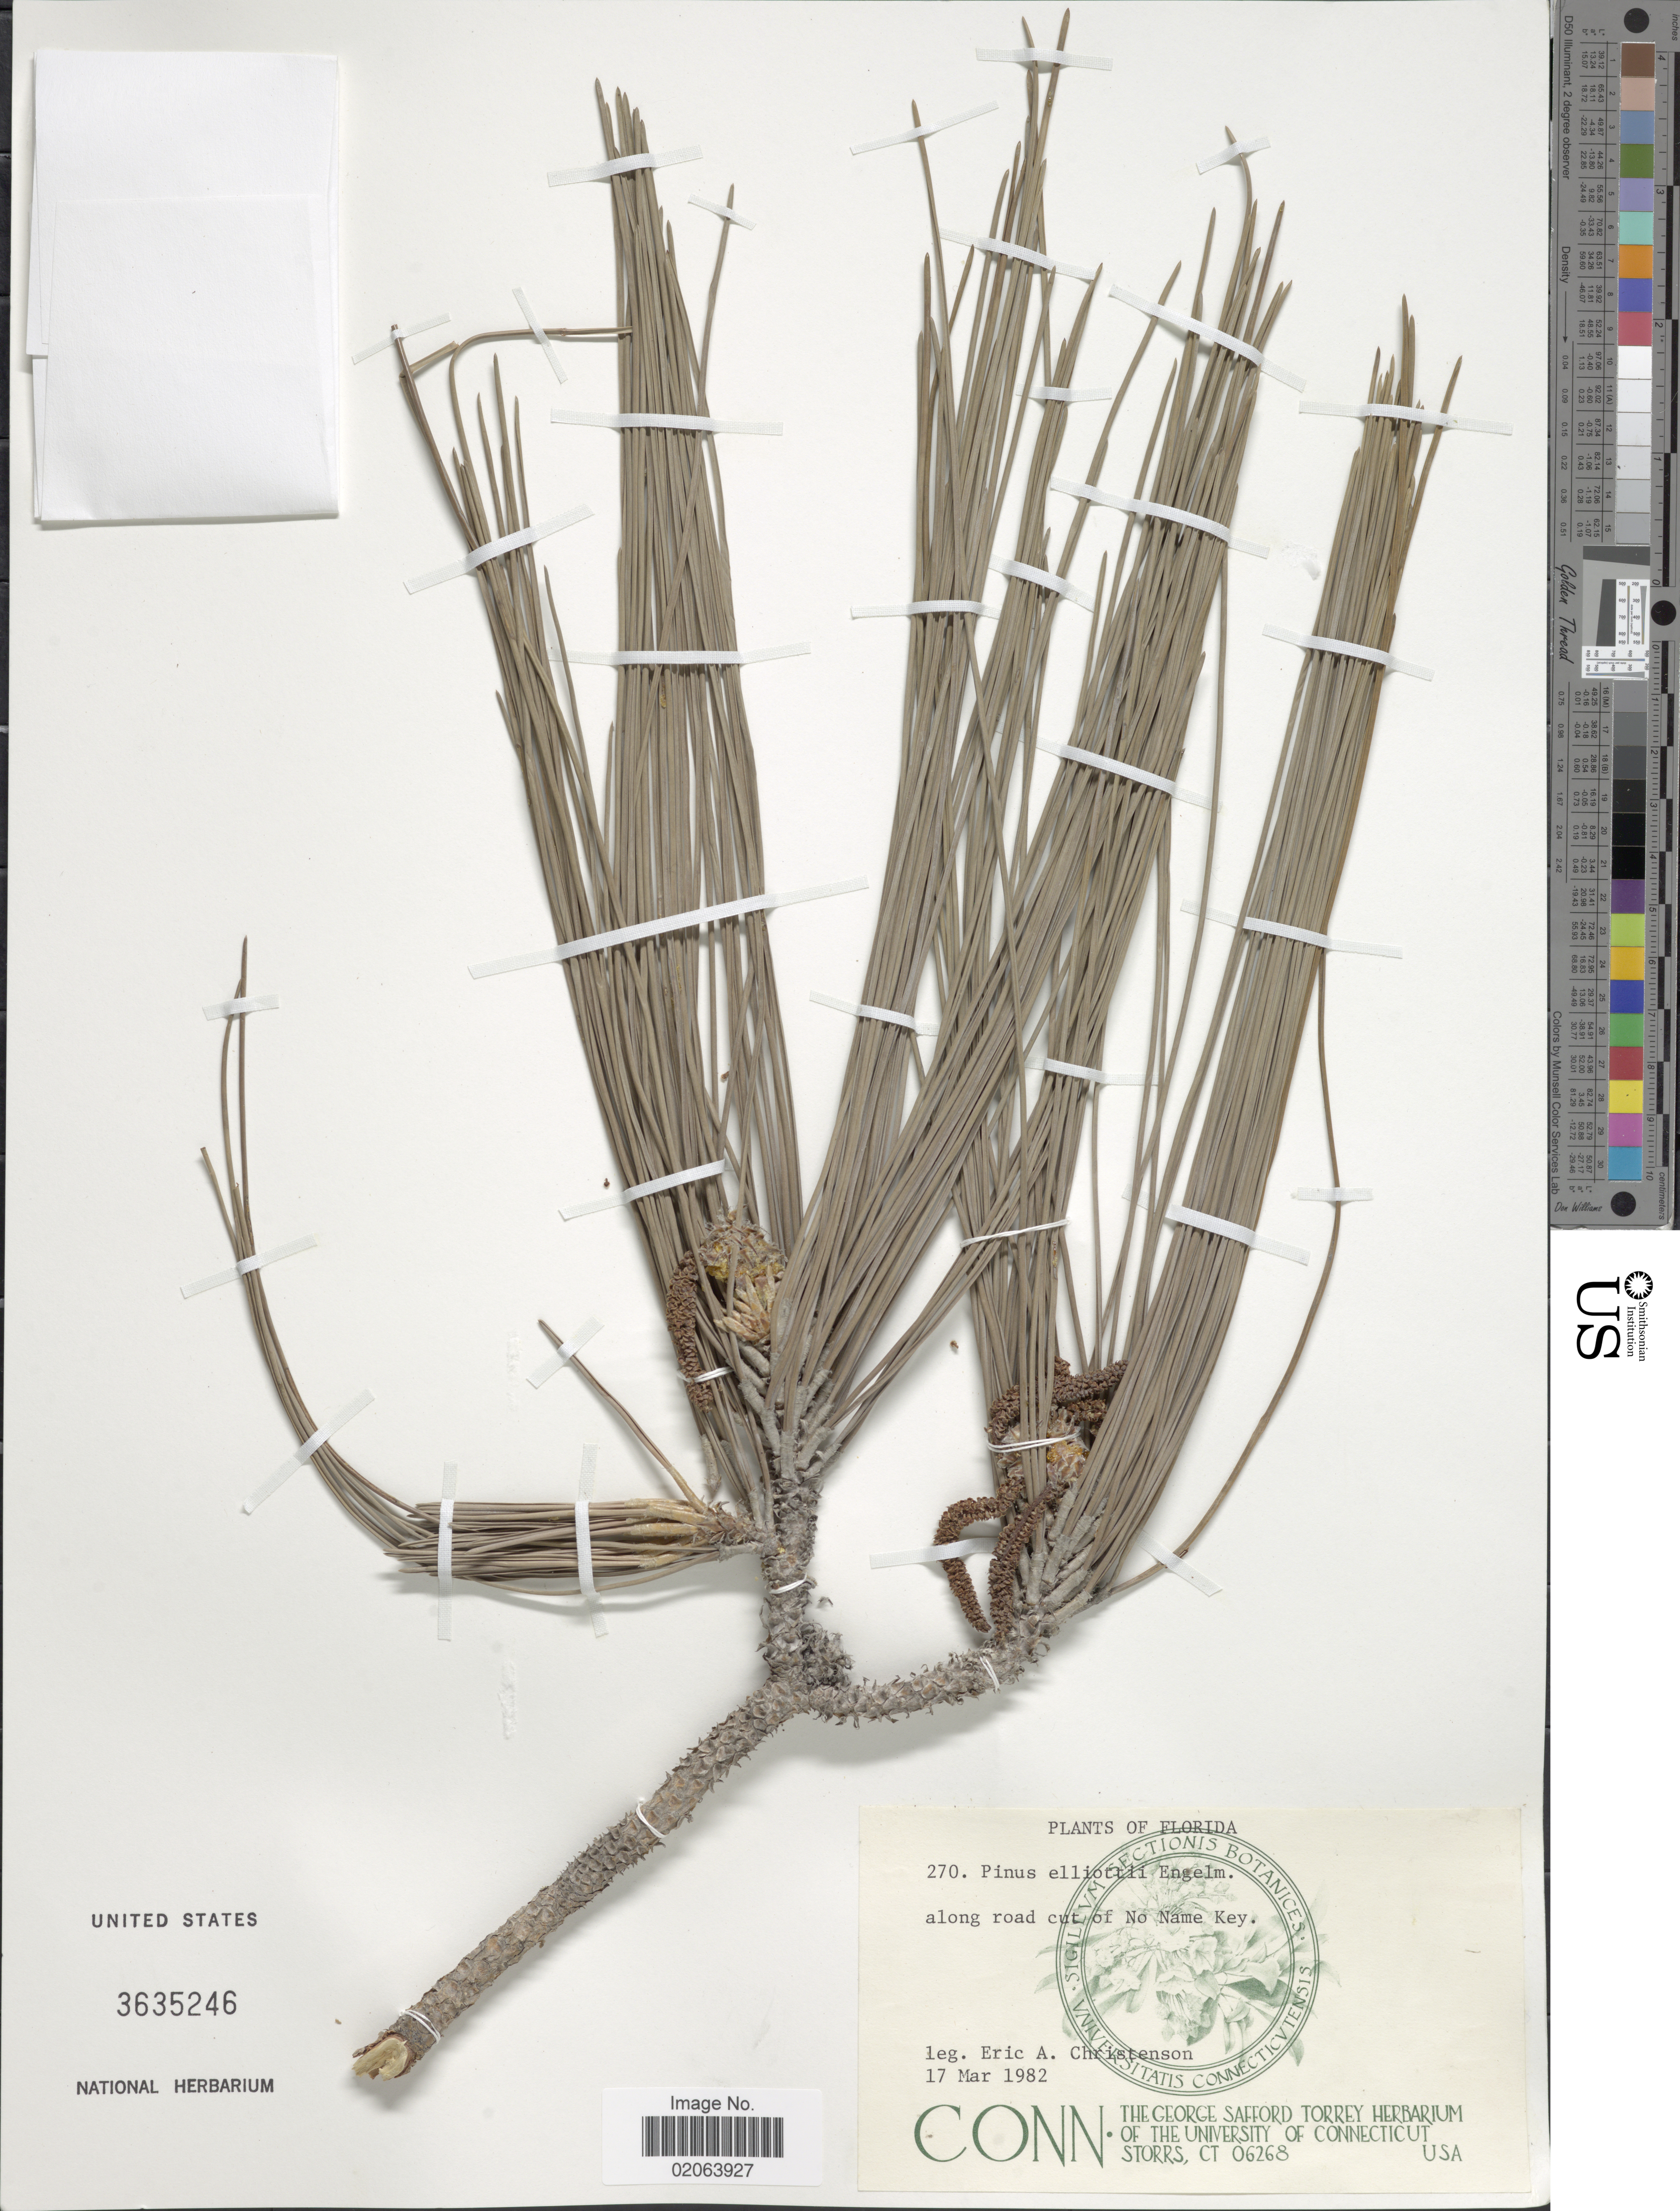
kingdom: Plantae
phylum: Tracheophyta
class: Pinopsida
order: Pinales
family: Pinaceae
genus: Pinus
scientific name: Pinus elliottii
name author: Engelm.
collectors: E. A. Christenson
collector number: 270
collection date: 1982-03-17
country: United States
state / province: Florida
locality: Along road cut of No Name Key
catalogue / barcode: US 3635246